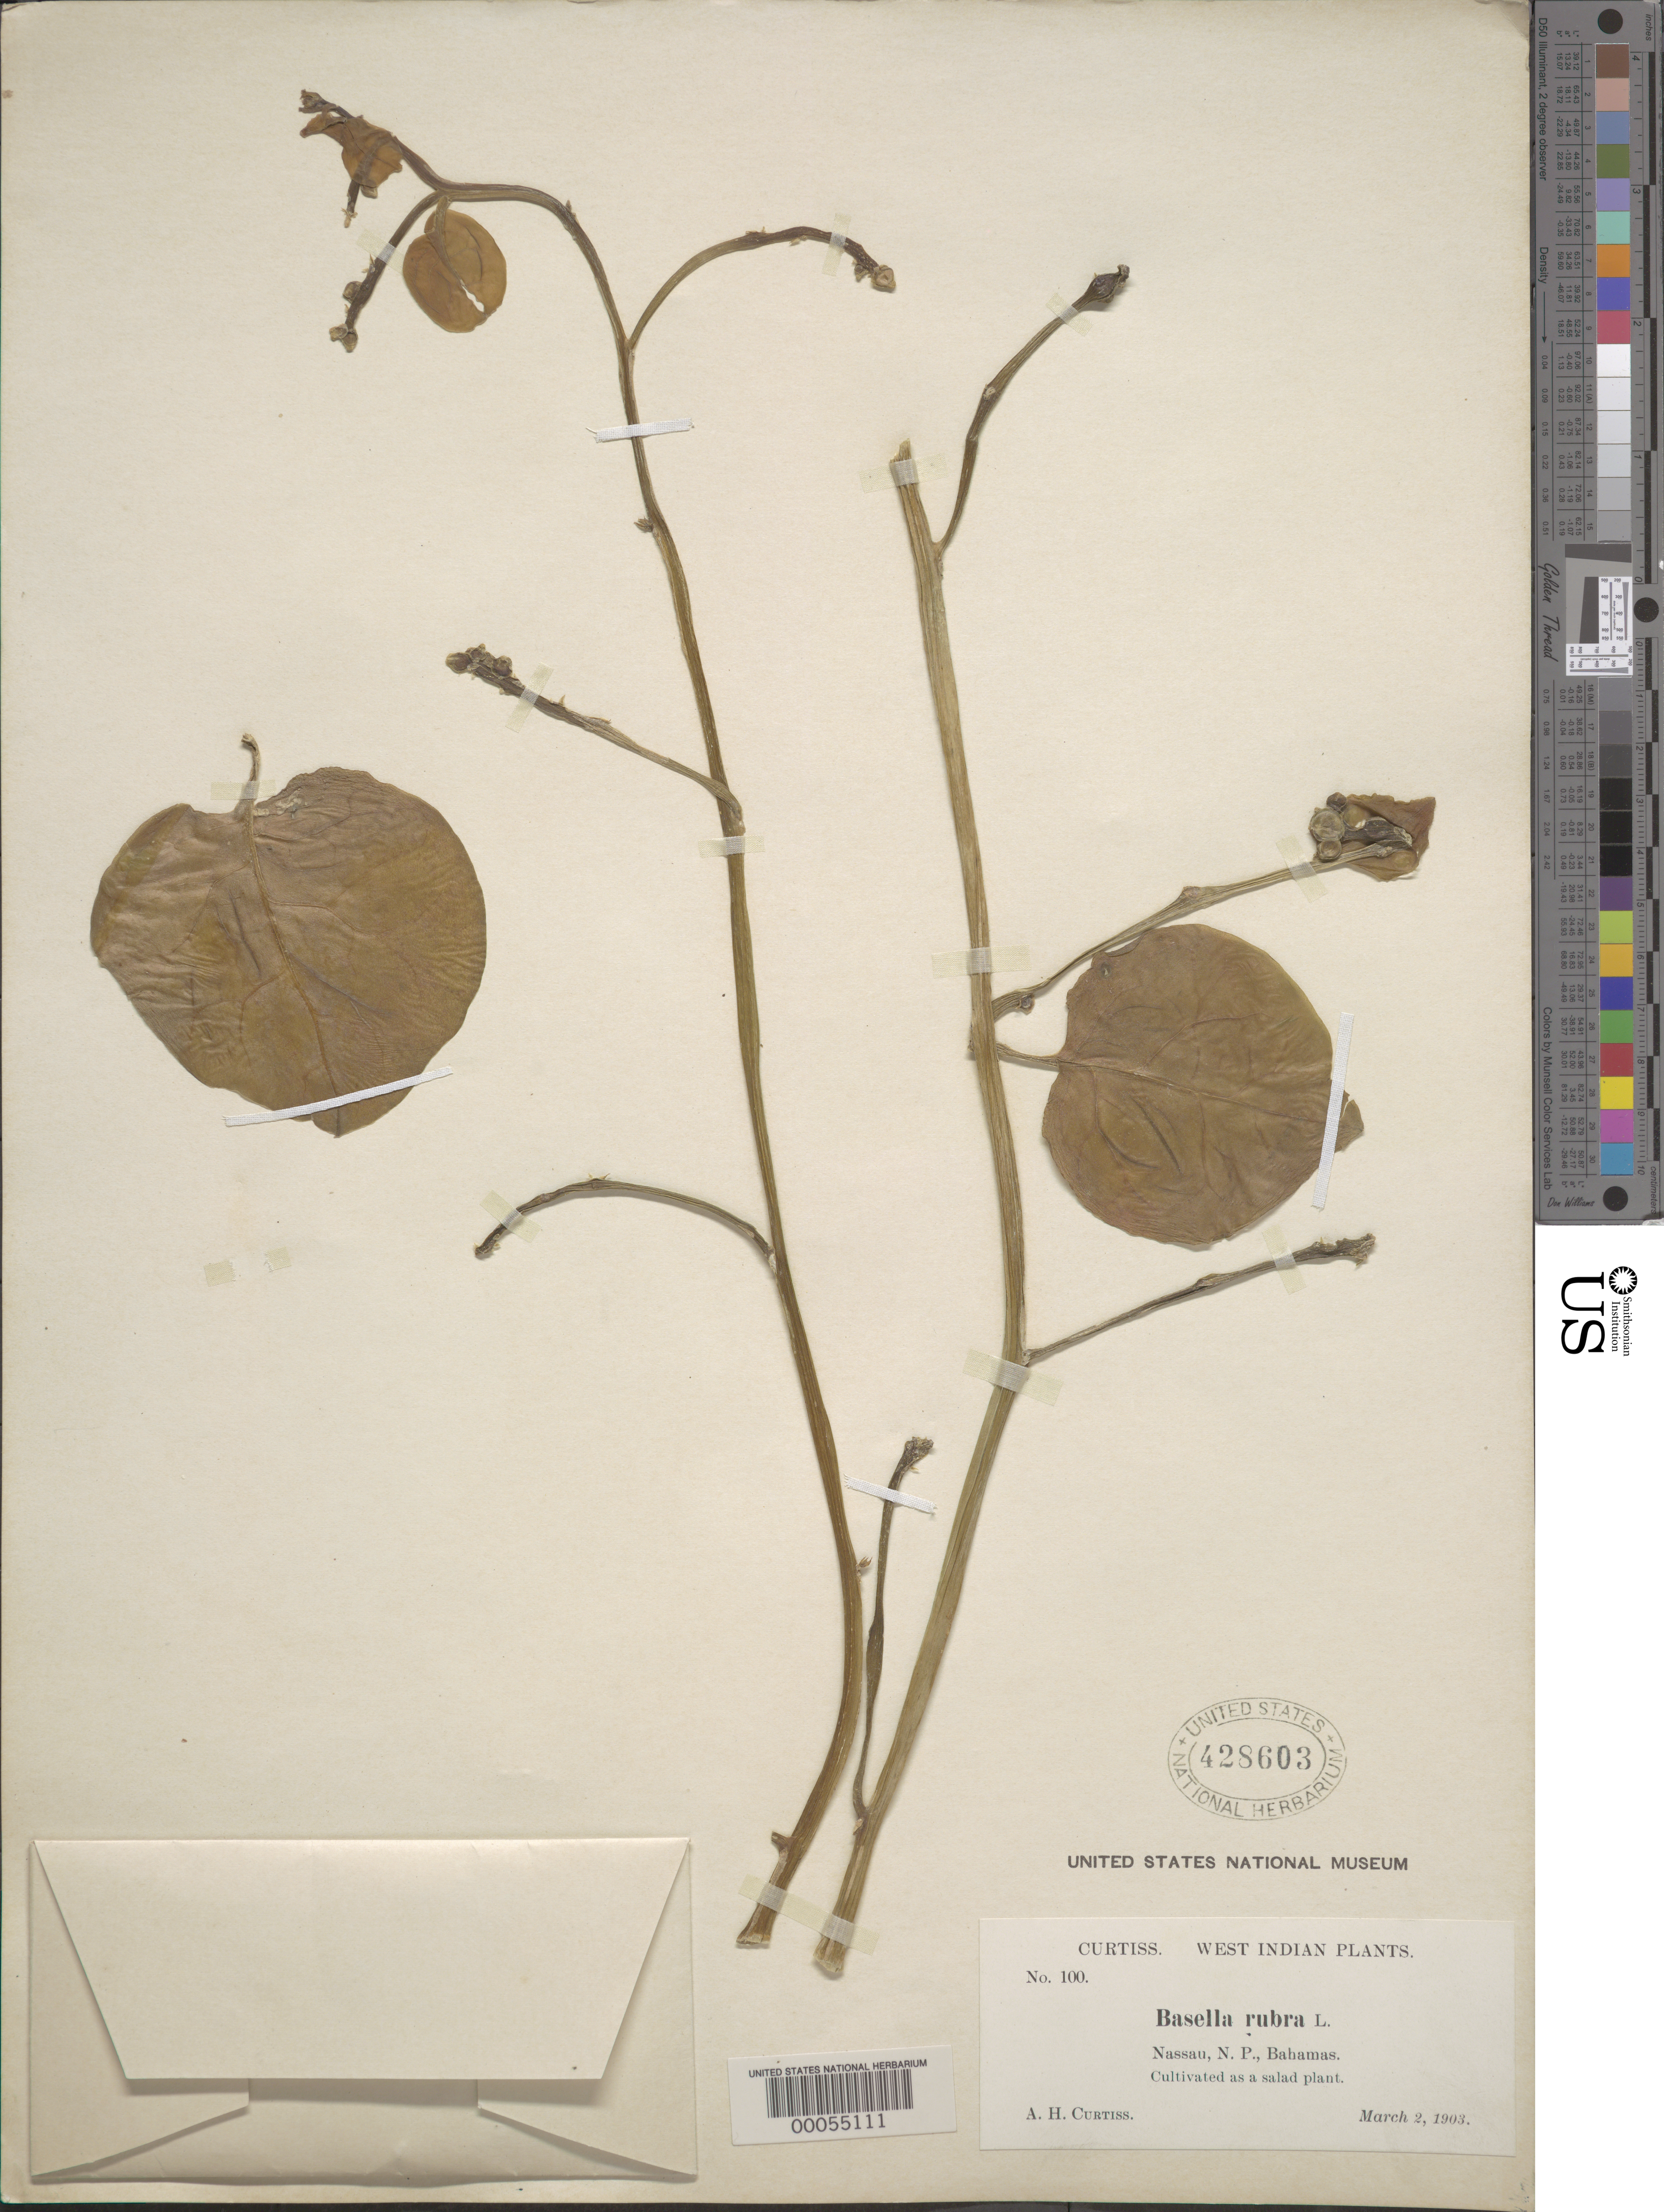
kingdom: Plantae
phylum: Tracheophyta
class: Magnoliopsida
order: Caryophyllales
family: Basellaceae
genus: Basella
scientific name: Basella alba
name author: L.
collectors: A. H. Curtiss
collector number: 100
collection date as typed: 02 Mar 1903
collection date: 1903-03-02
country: Bahamas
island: New Providence Island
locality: Nassau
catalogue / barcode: US 428603